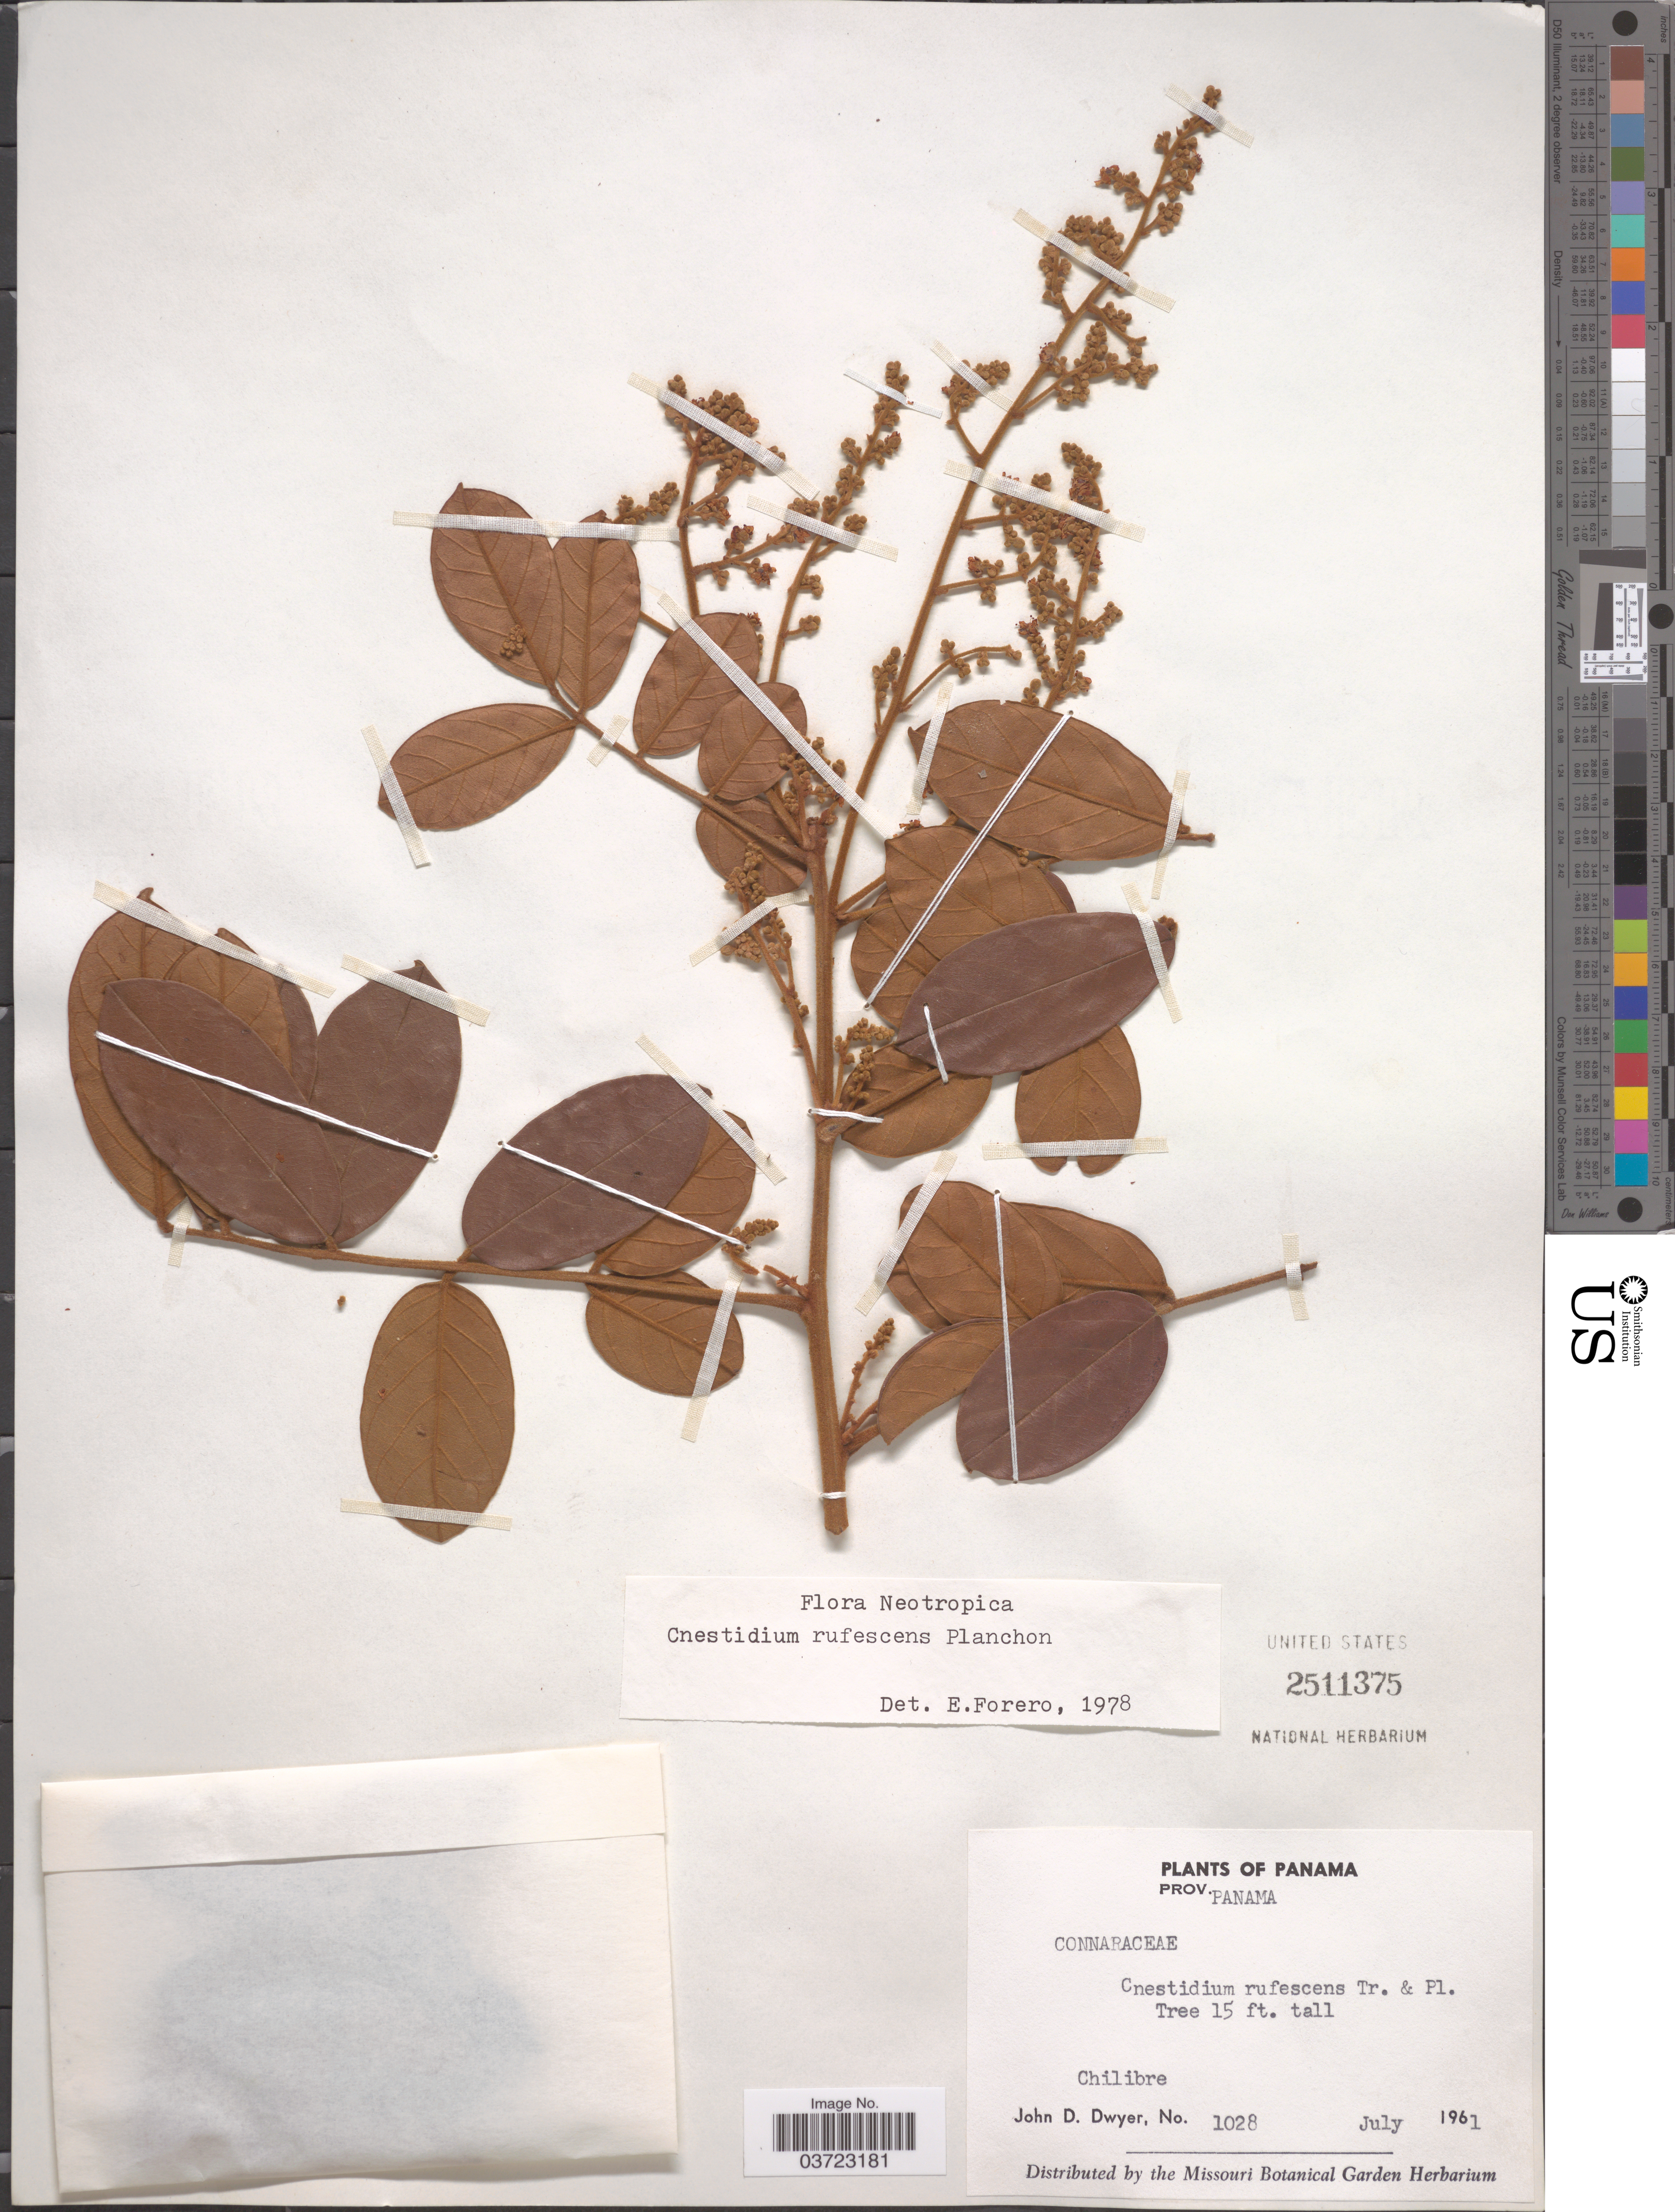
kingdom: Plantae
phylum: Tracheophyta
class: Magnoliopsida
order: Oxalidales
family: Connaraceae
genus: Cnestidium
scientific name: Cnestidium rufescens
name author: Planch.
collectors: J. D. Dwyer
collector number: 1028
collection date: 1961-07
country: Panama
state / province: Panamá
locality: Chilibre.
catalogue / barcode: US 2511375